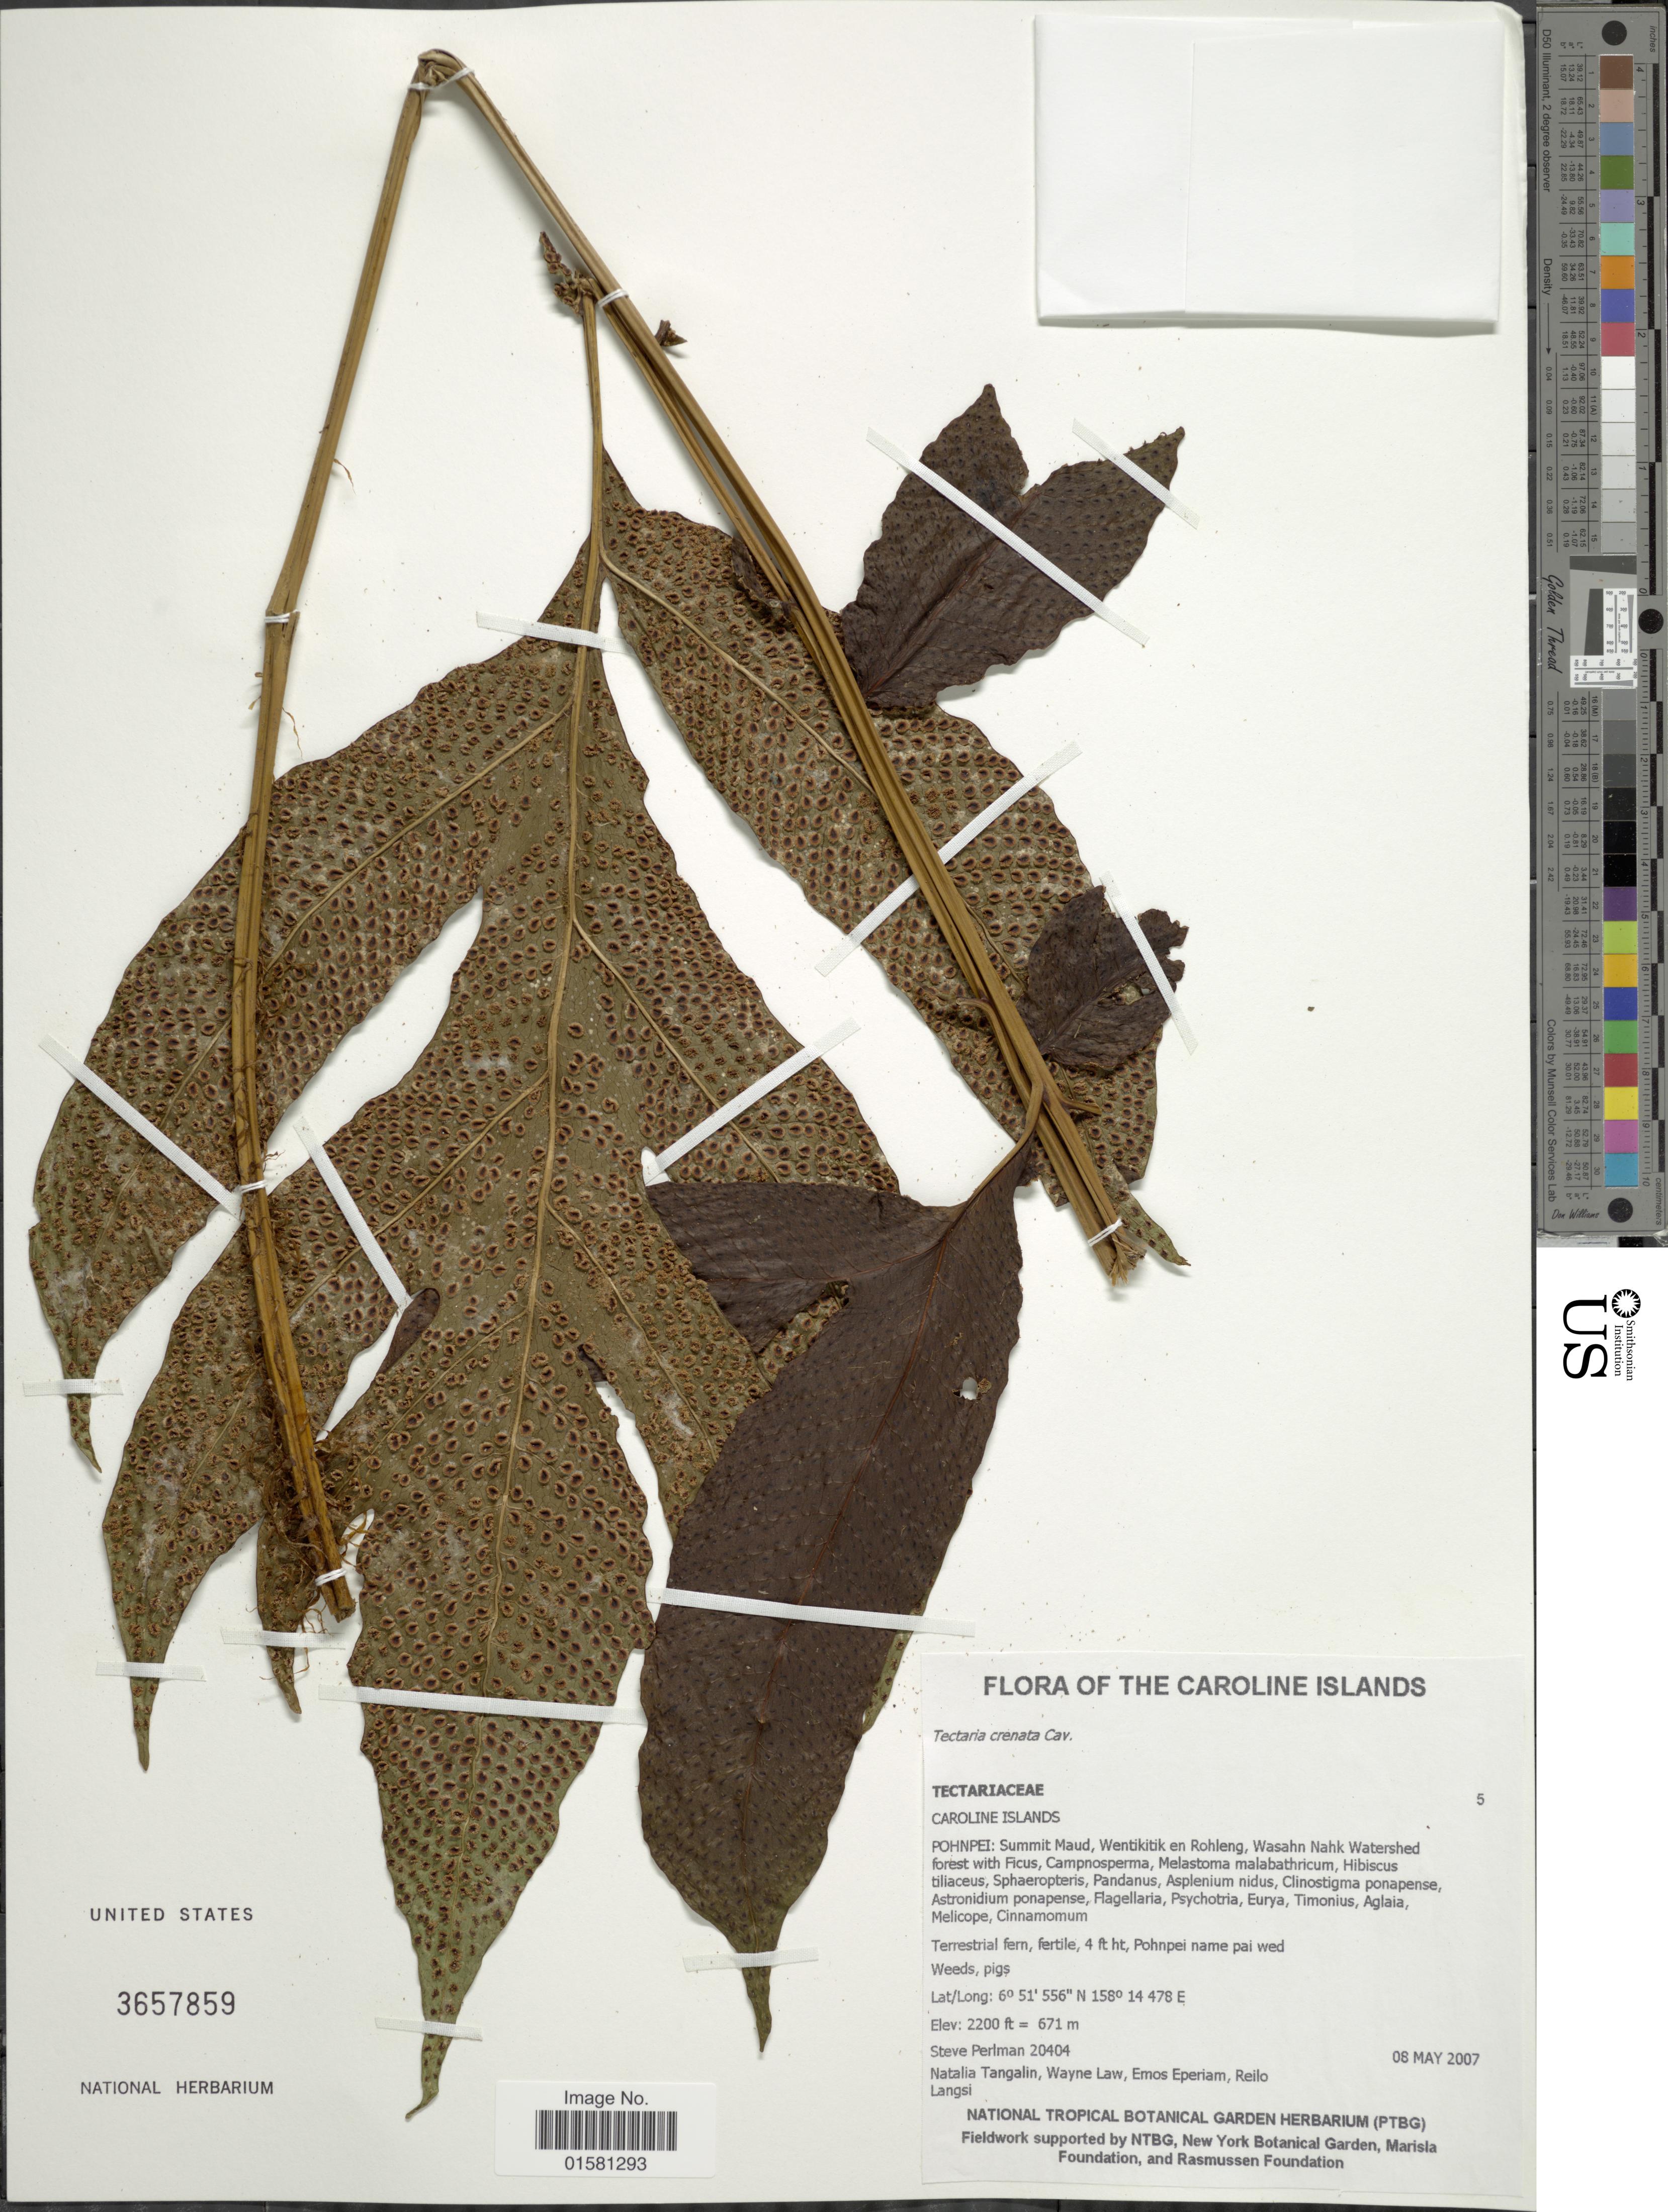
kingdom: Plantae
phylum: Tracheophyta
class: Polypodiopsida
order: Polypodiales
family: Tectariaceae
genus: Tectaria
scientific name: Tectaria crenata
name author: Cav.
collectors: S. Perlman, N. Tangalin, W. Law, P. Eperiam & R. Langsi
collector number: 20404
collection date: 2007-05-08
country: Micronesia, Federated States of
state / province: Pohnpei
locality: Caroline Islands, Pohnpei: Summit Maud, Wentikitik en Rohleng, Wasahn Nahk Watershed forest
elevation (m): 671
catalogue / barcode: US 3657859